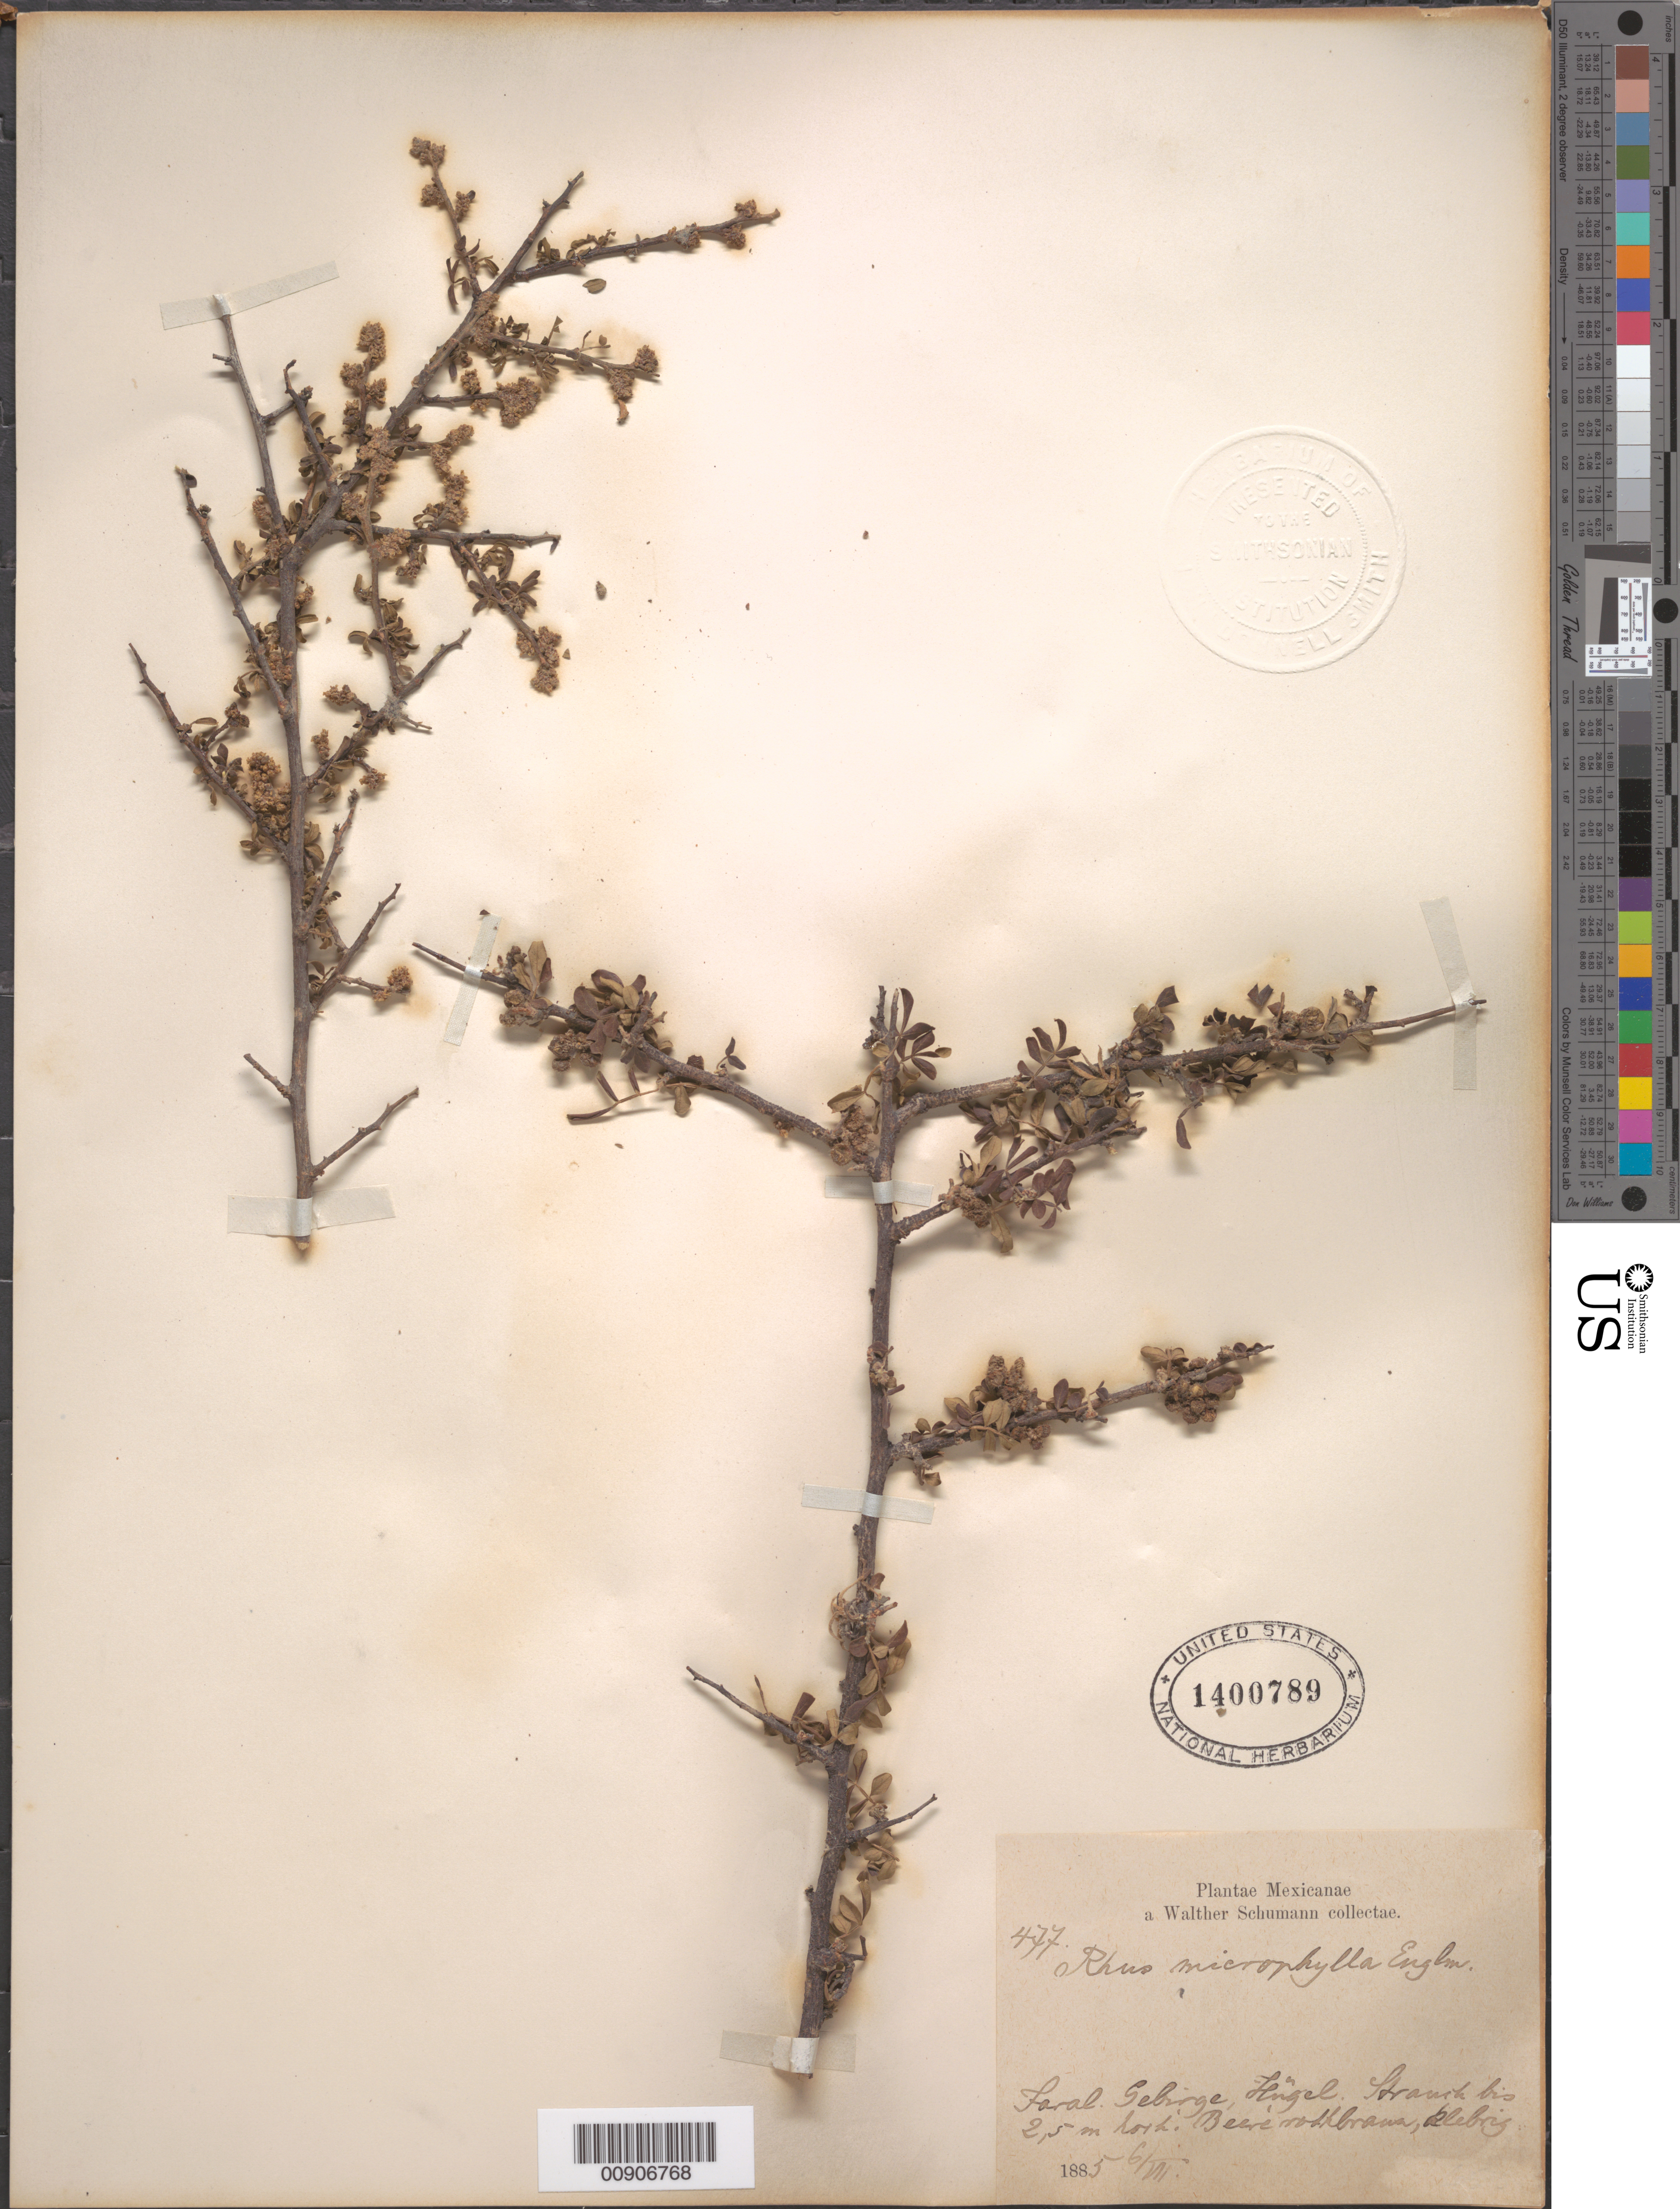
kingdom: Plantae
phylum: Tracheophyta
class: Magnoliopsida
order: Sapindales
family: Anacardiaceae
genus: Rhus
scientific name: Rhus microphylla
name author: Engelm.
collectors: W. Schumann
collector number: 477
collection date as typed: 06 Jul 1885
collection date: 1885-07-06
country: Mexico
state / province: Guanajuato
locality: Jaral.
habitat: Gebirge, Hügel.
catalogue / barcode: US 1400789